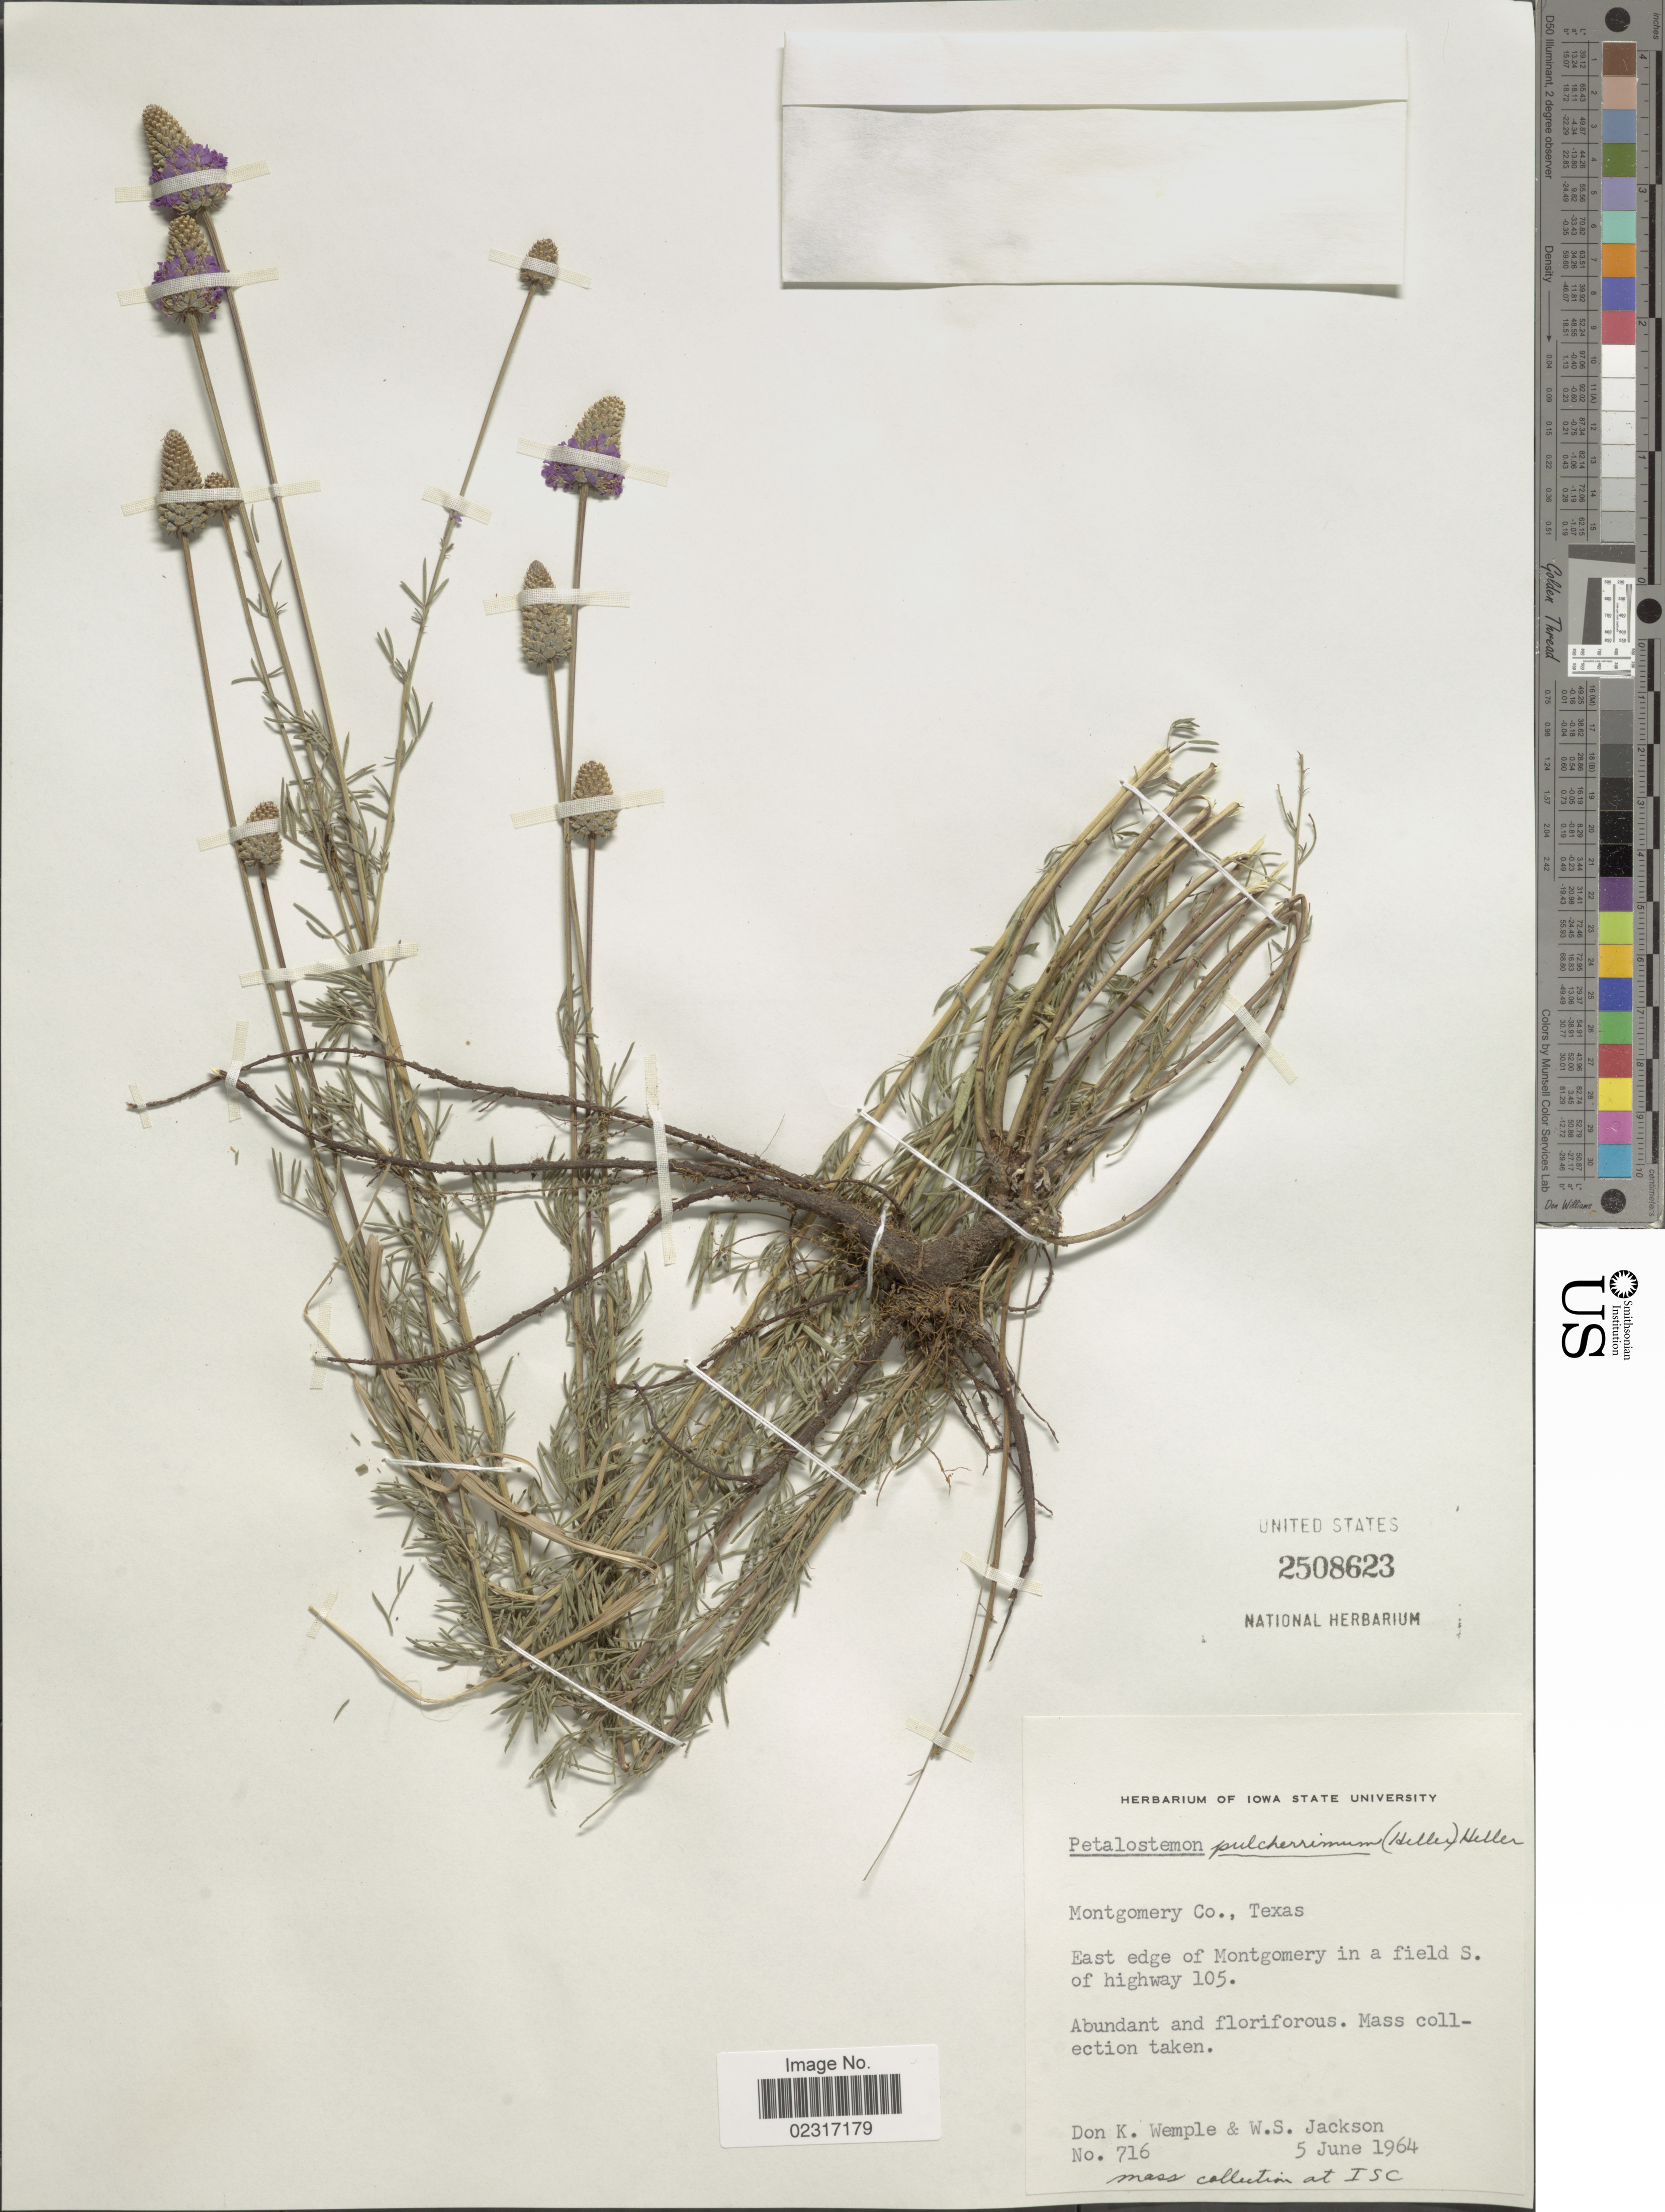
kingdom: Plantae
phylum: Tracheophyta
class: Magnoliopsida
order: Fabales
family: Fabaceae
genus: Dalea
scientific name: Dalea compacta var. pubescens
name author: (A. Gray) Barneby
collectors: D. Wemple & W. Jackson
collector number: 716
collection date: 1964-06-05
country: United States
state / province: Texas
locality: Montgomery Co. East edge of Montgomery in a field S. of highway 105.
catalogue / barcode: US 2508623